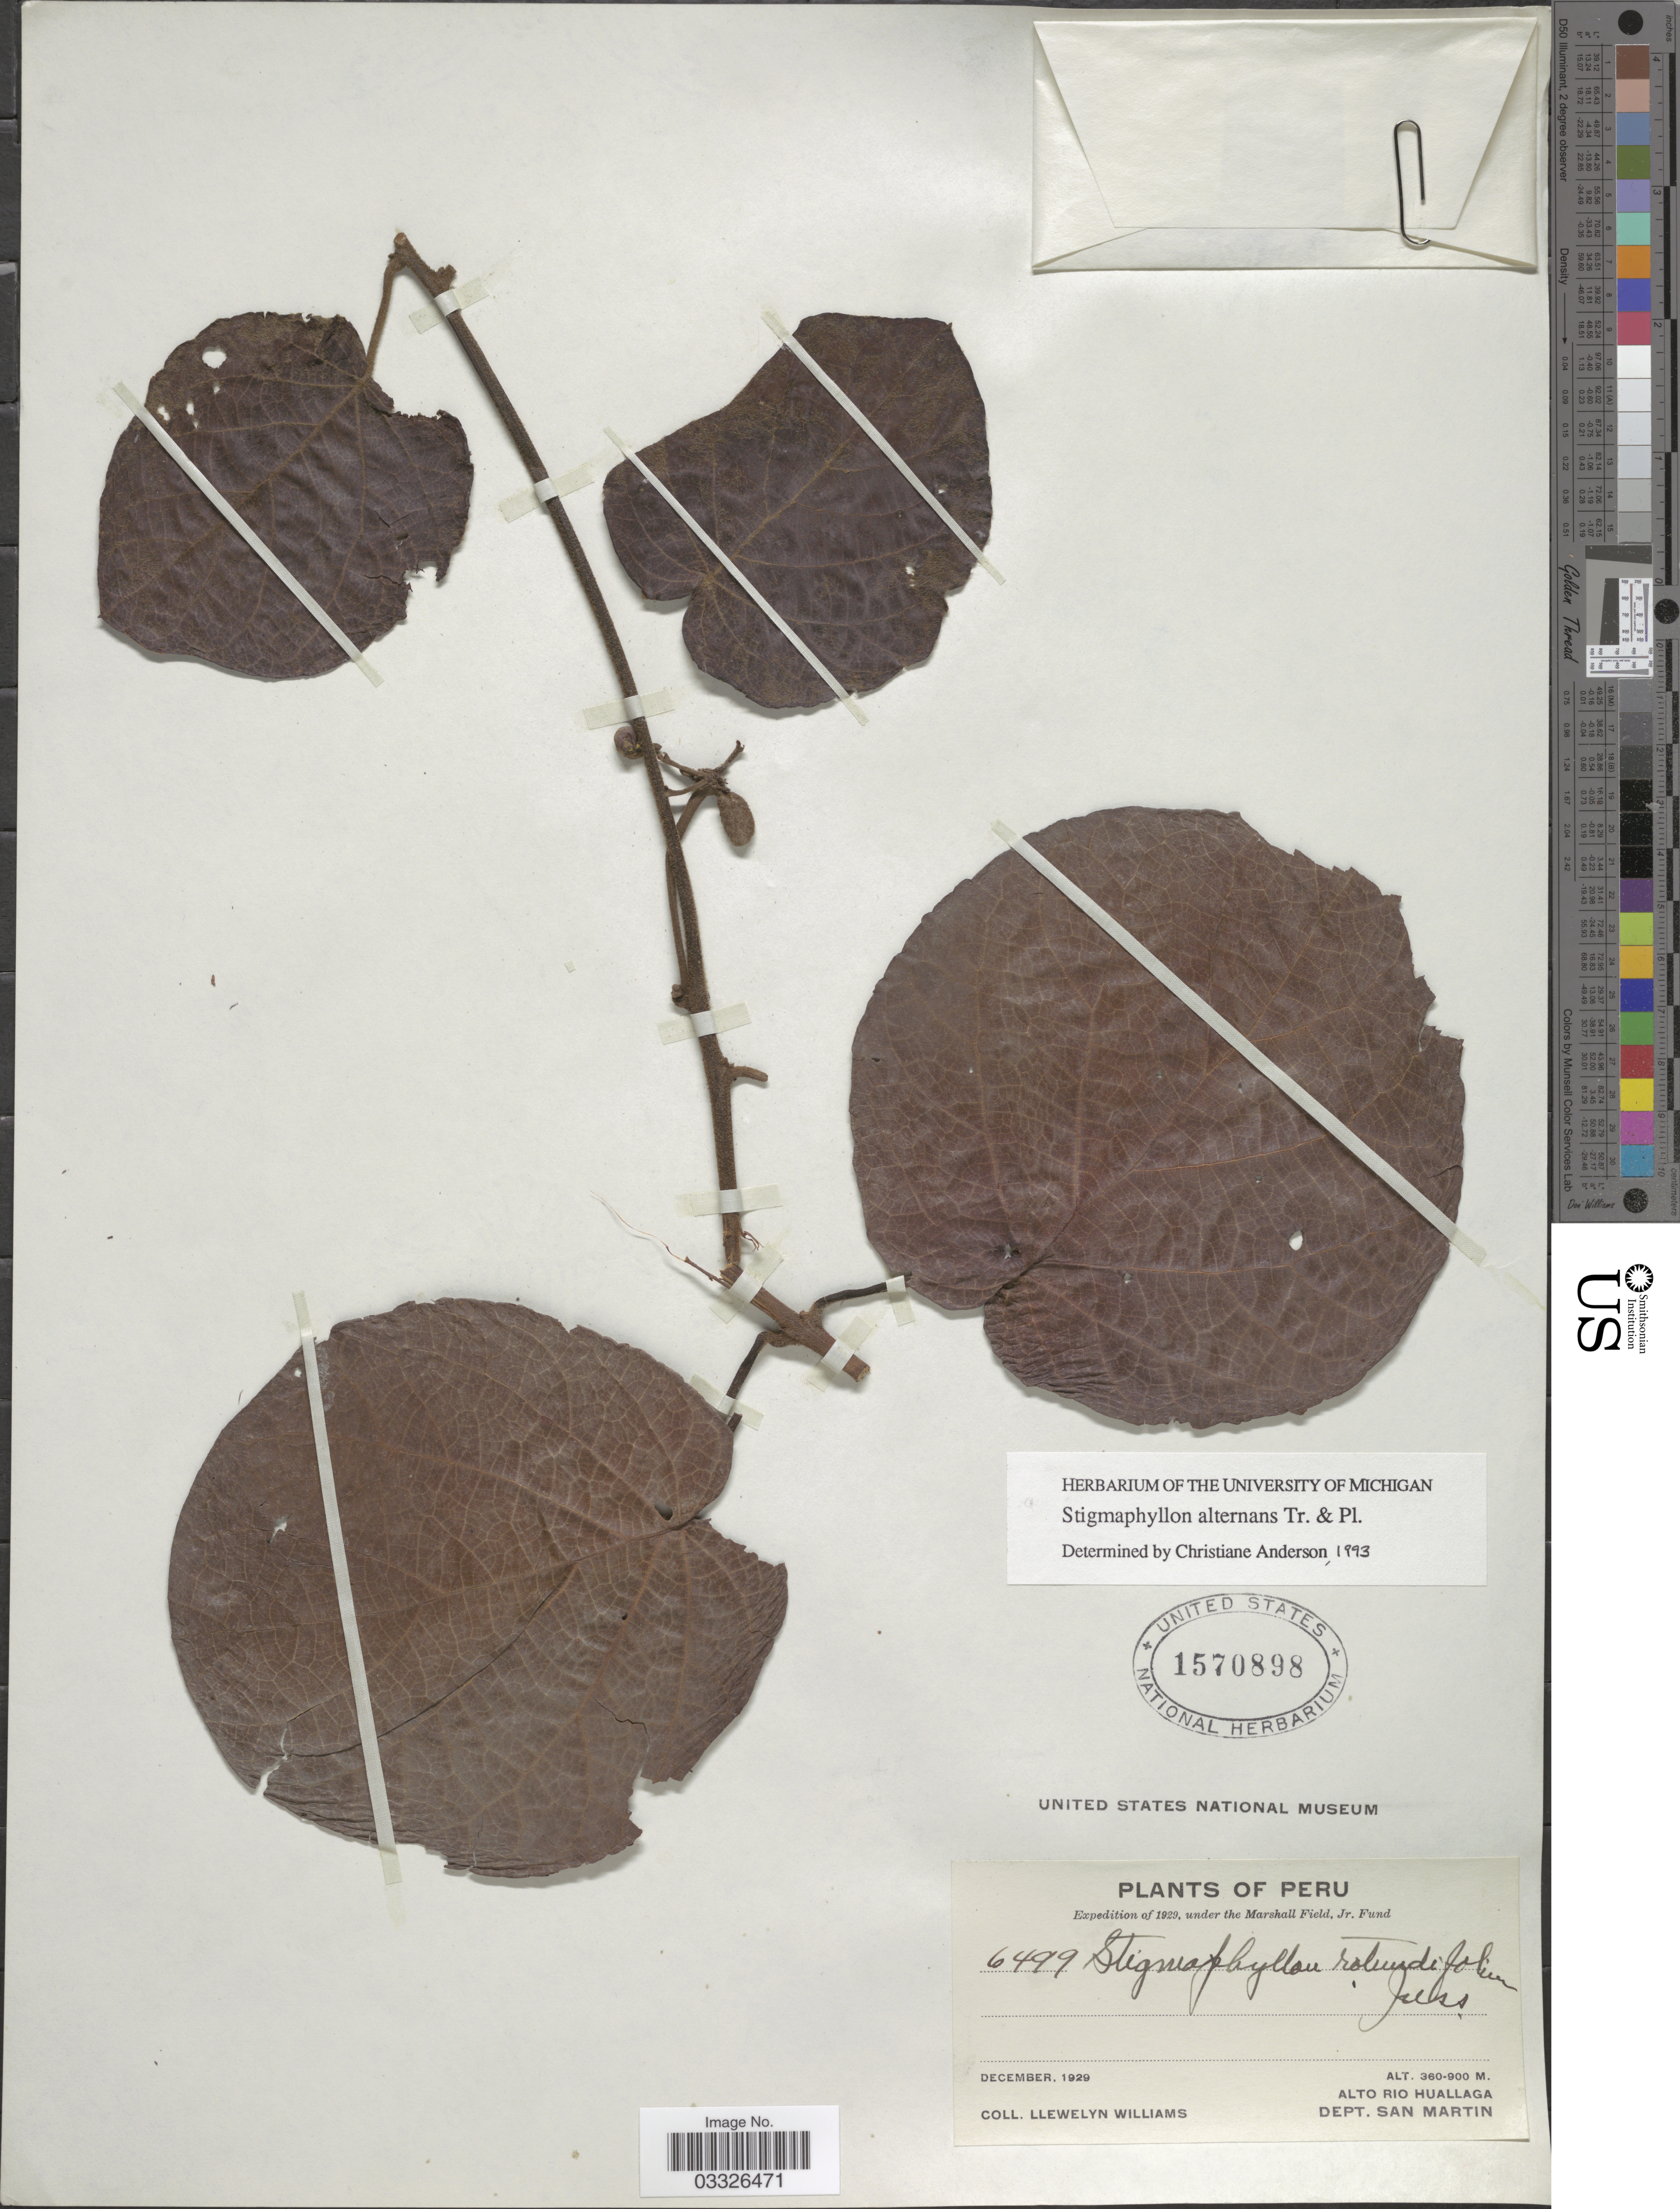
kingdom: Plantae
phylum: Tracheophyta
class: Magnoliopsida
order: Malpighiales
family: Malpighiaceae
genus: Stigmaphyllon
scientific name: Stigmaphyllon alternans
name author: Triana & Planch.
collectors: Ll. Williams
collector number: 6499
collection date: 1929-12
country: Peru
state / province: San Martín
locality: Alto Rio Huallaga. Dept. San Martin.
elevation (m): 360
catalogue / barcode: US 1570898